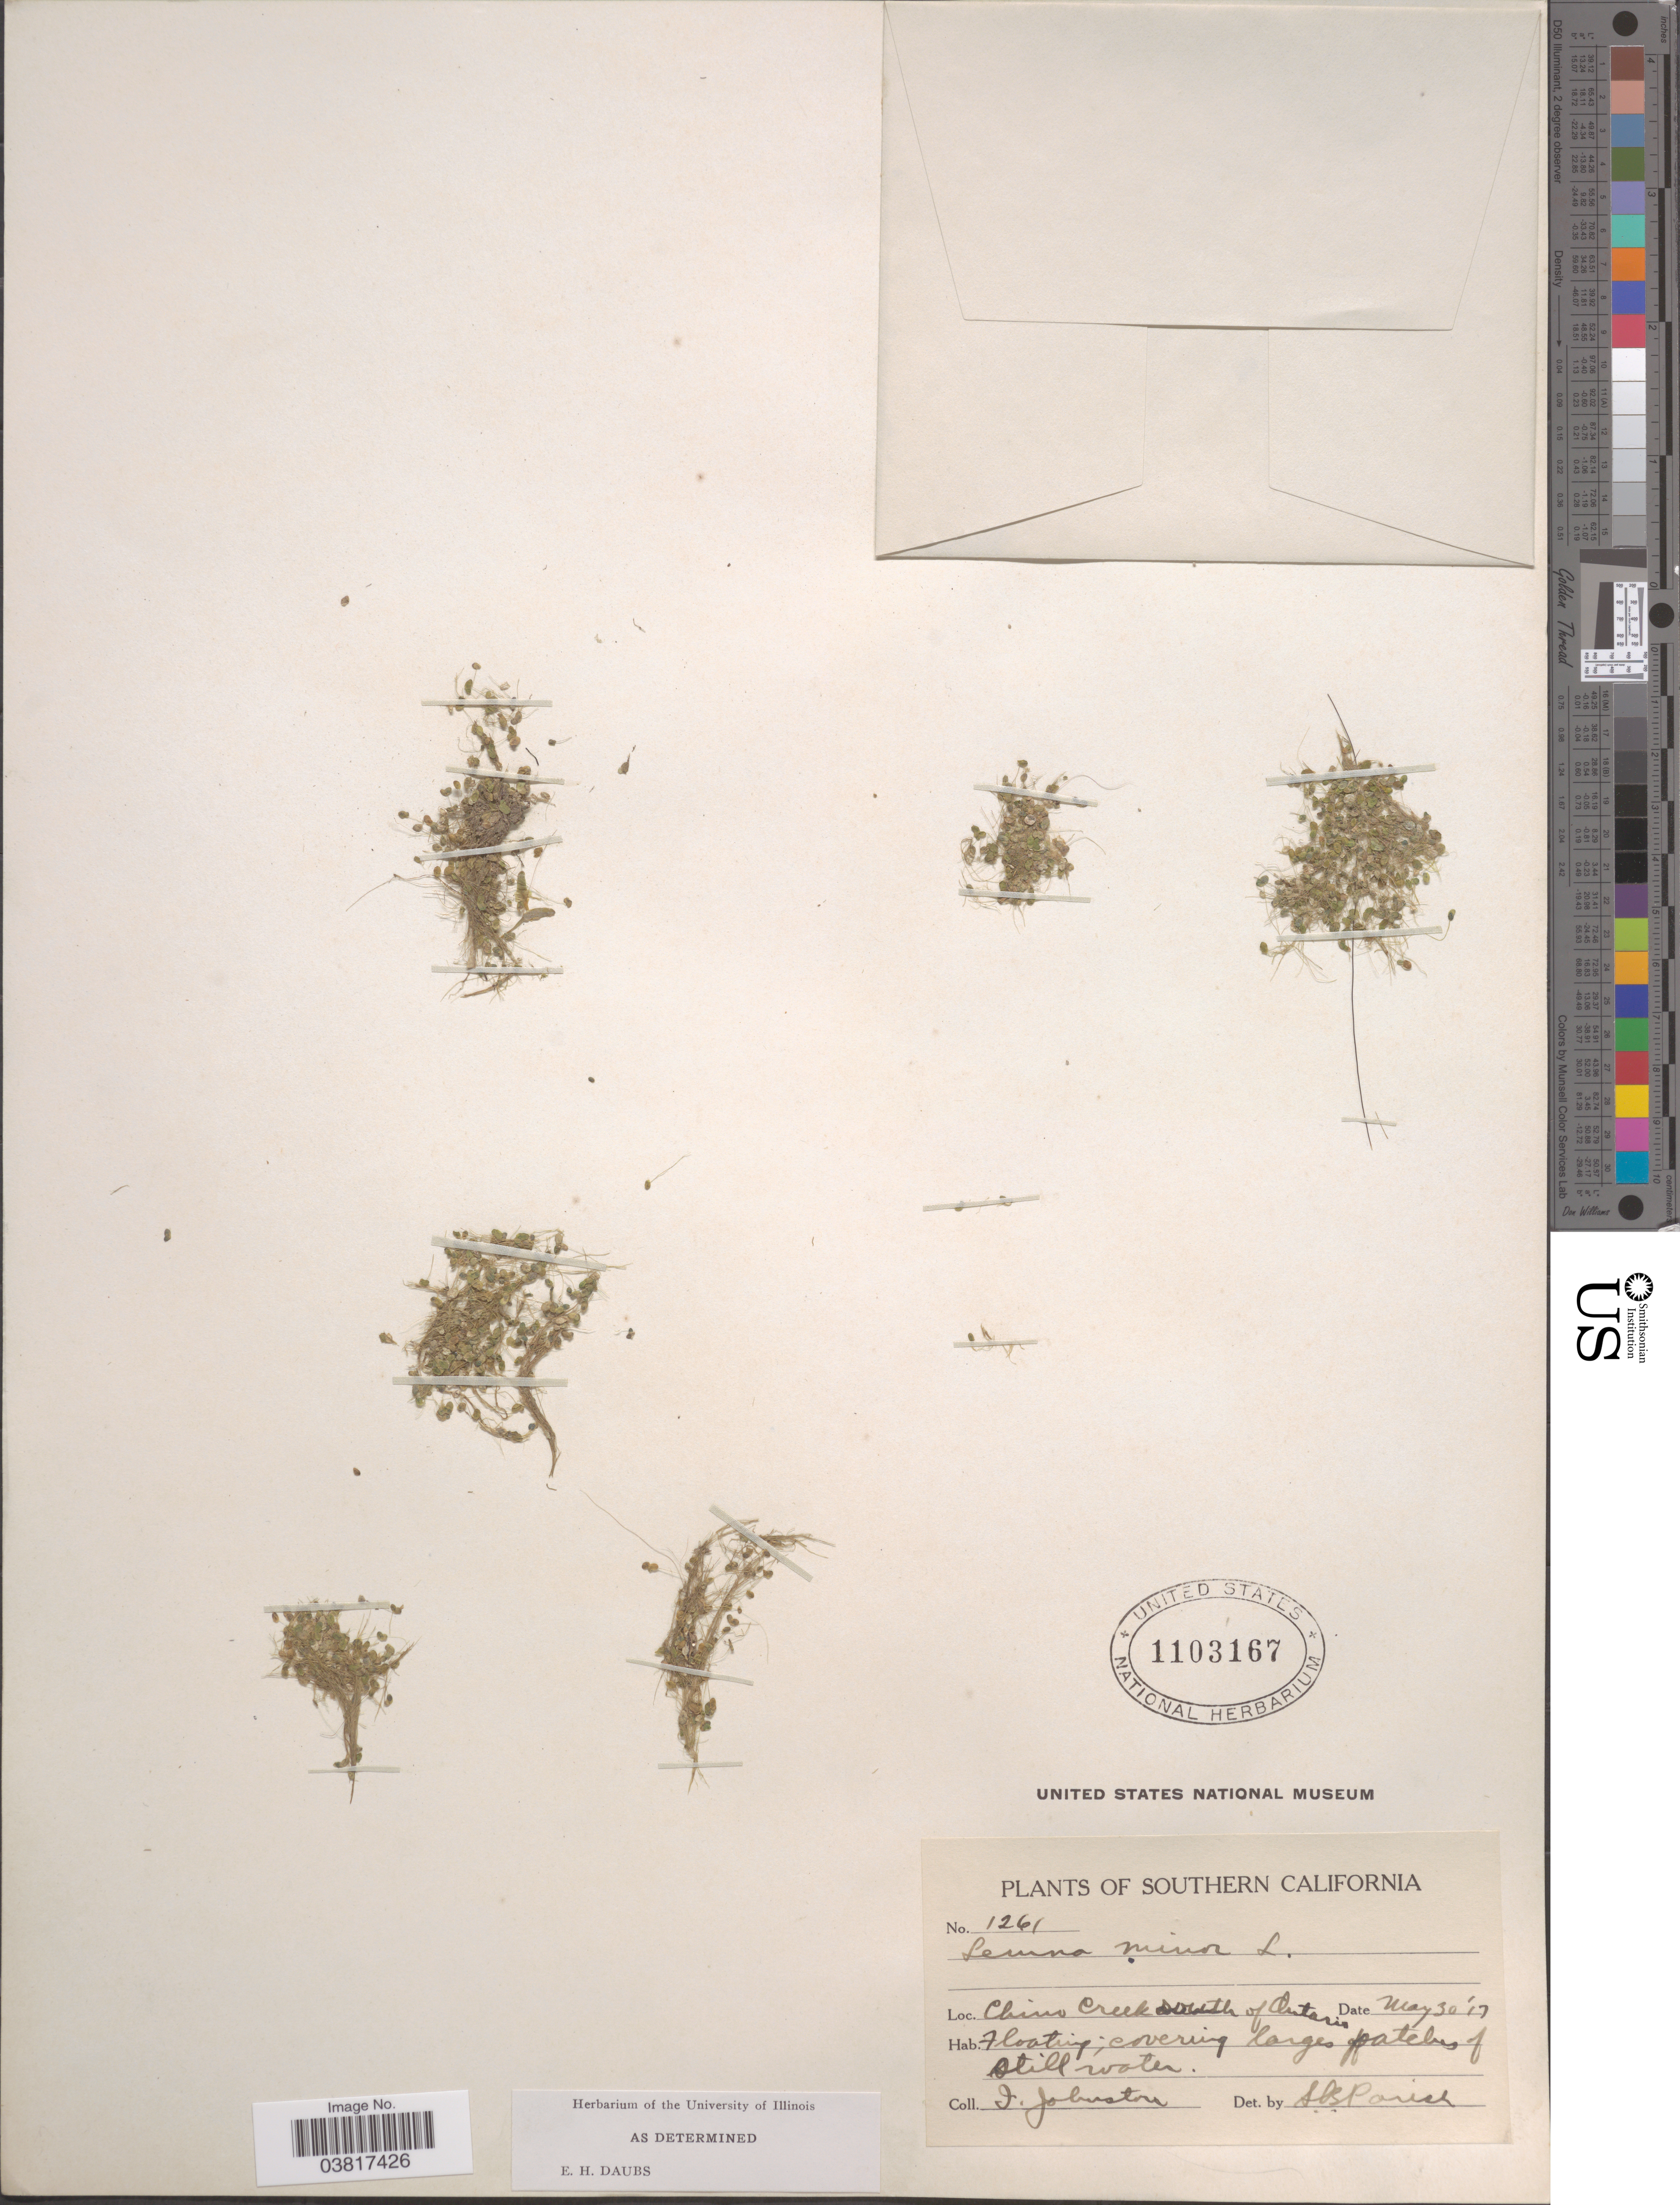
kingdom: Plantae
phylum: Tracheophyta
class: Liliopsida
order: Alismatales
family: Araceae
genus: Lemna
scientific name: Lemna minor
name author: L.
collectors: J. Johnston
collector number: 1261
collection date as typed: Transcribed d/m/y: 30/5/17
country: United States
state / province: California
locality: Southern California. Chino Creek South of Ontario.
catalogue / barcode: US 1103167